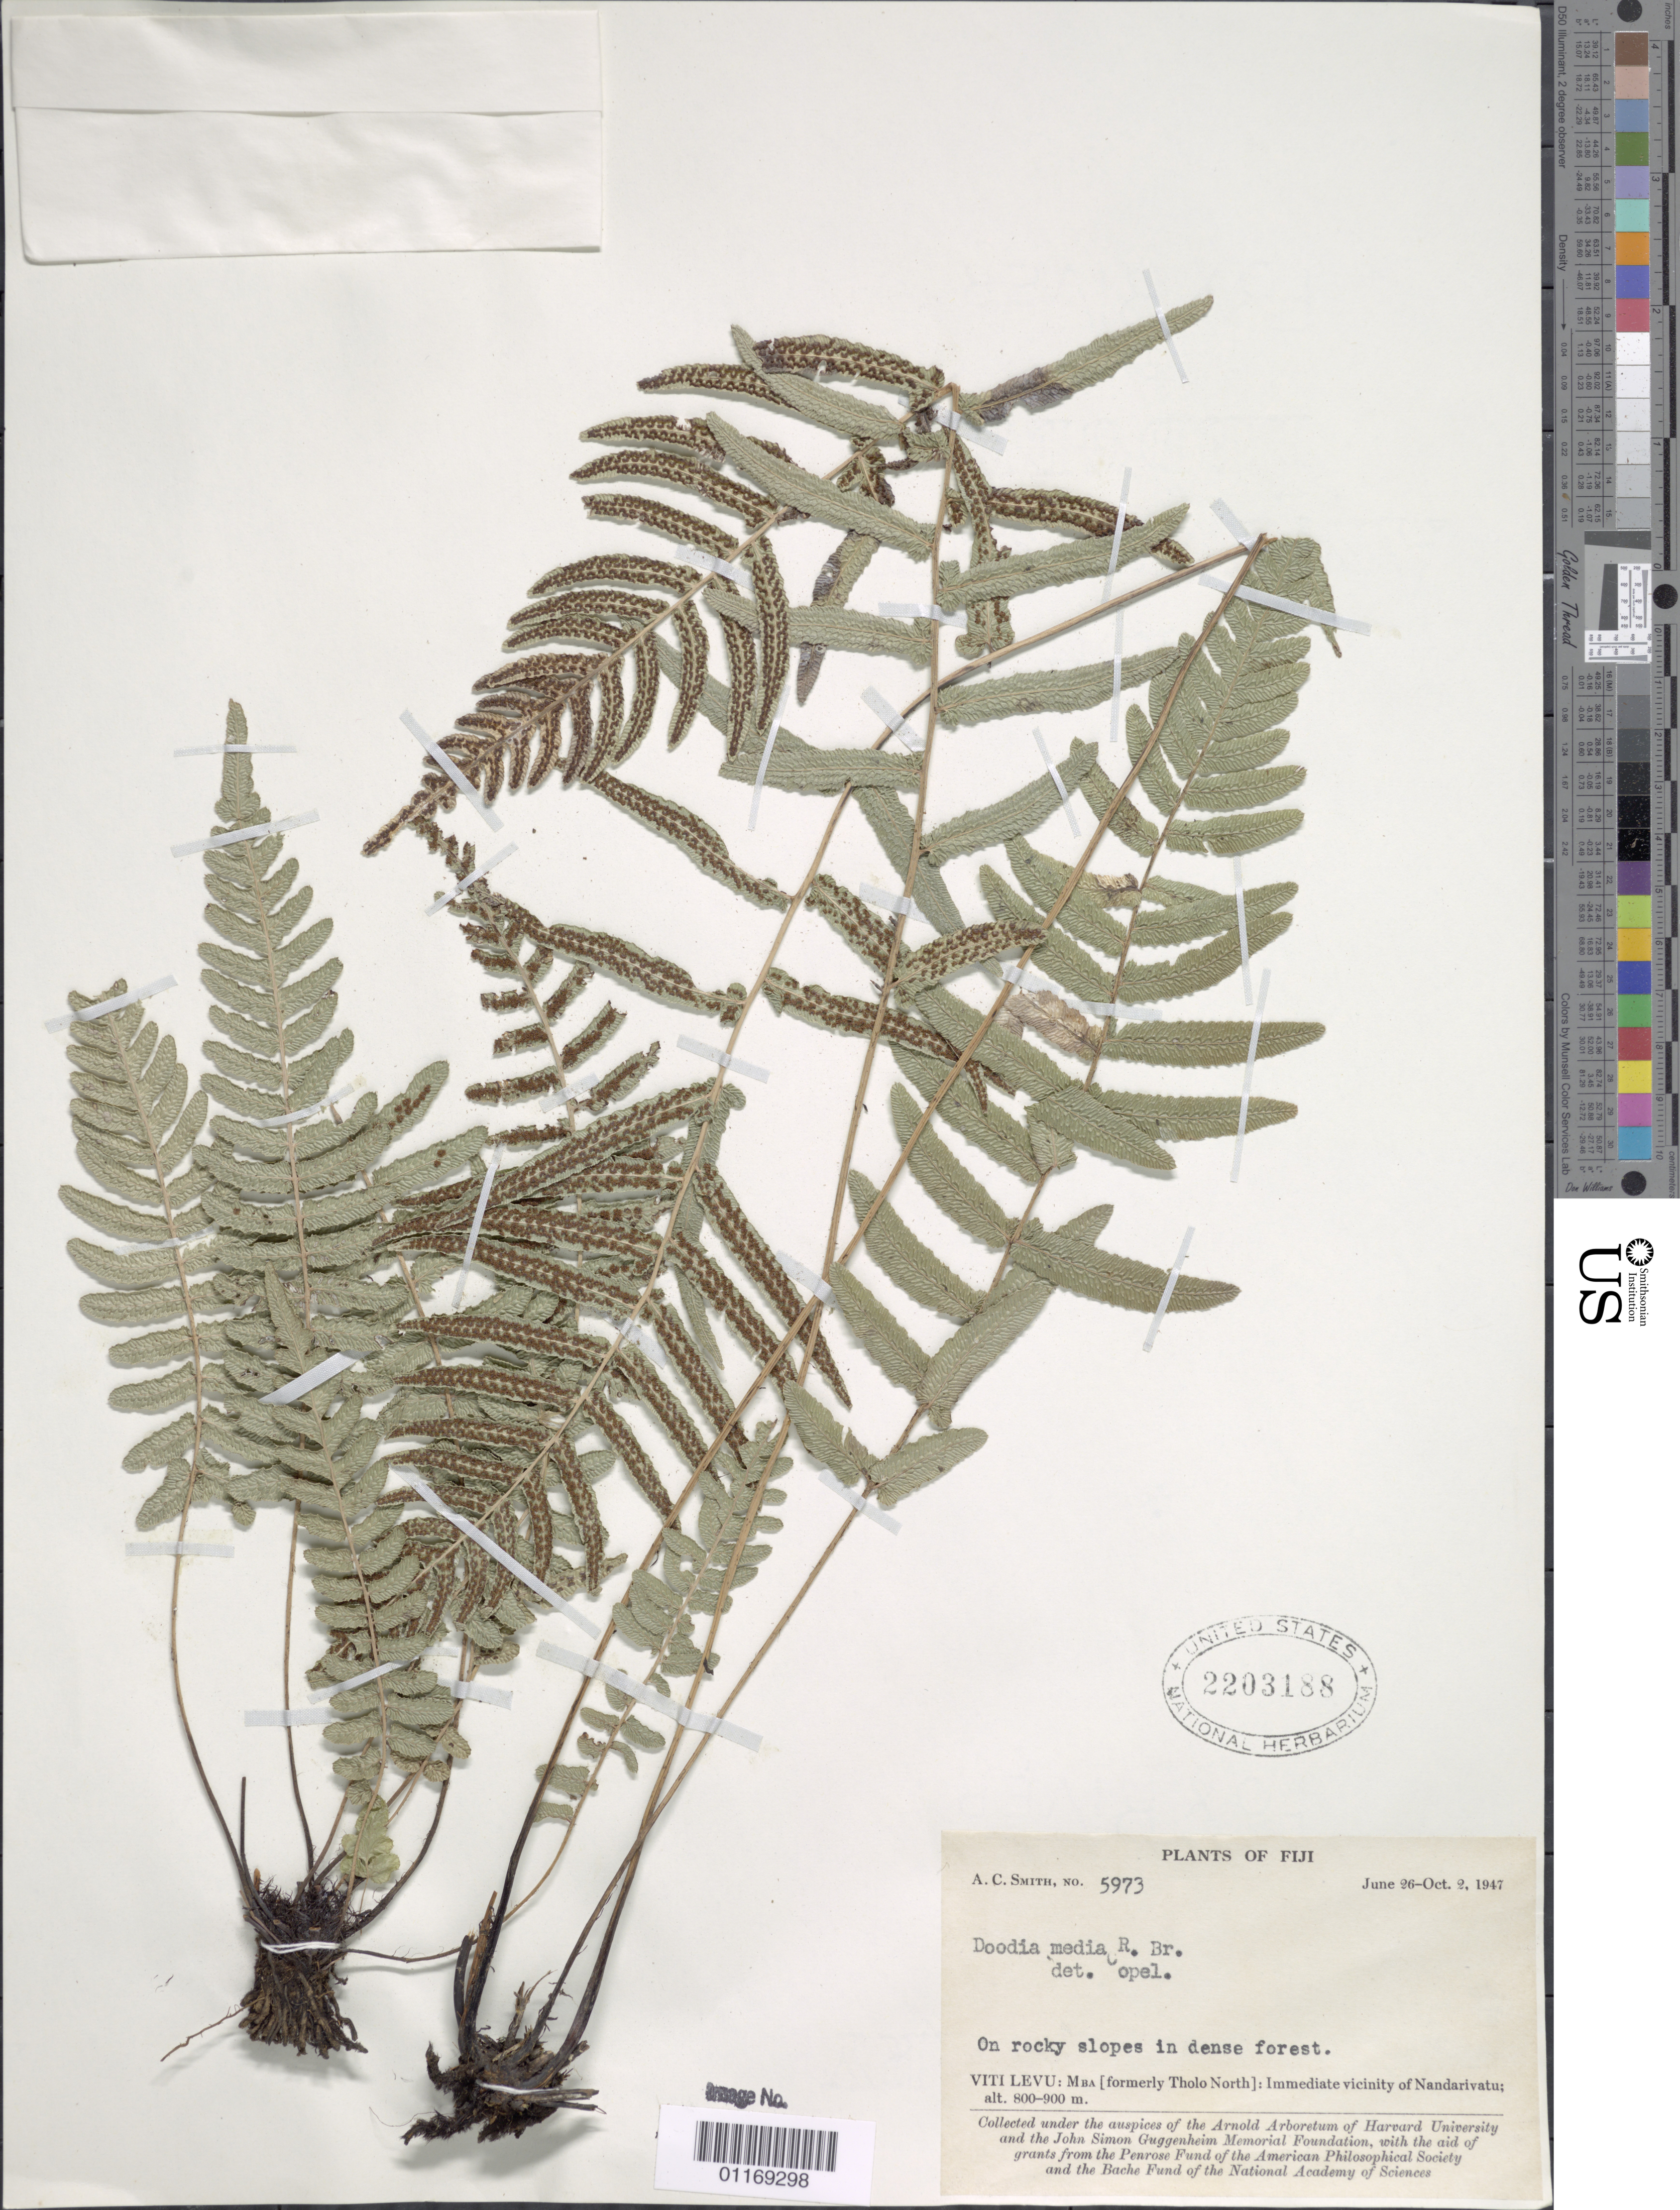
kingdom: Plantae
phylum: Tracheophyta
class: Polypodiopsida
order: Polypodiales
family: Blechnaceae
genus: Blechnum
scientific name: Blechnum medium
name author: (R. Br.) Christenh.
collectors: A. C. Smith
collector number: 5973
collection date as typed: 26 Jun 1947 to 02 Oct 1947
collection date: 1947-06-26/1947-10-02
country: Fiji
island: Viti Levu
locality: Mba, near Nandarivatu. [Viti Levu Group]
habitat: On rocky slopes in dense forest.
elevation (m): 800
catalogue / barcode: US 2203188